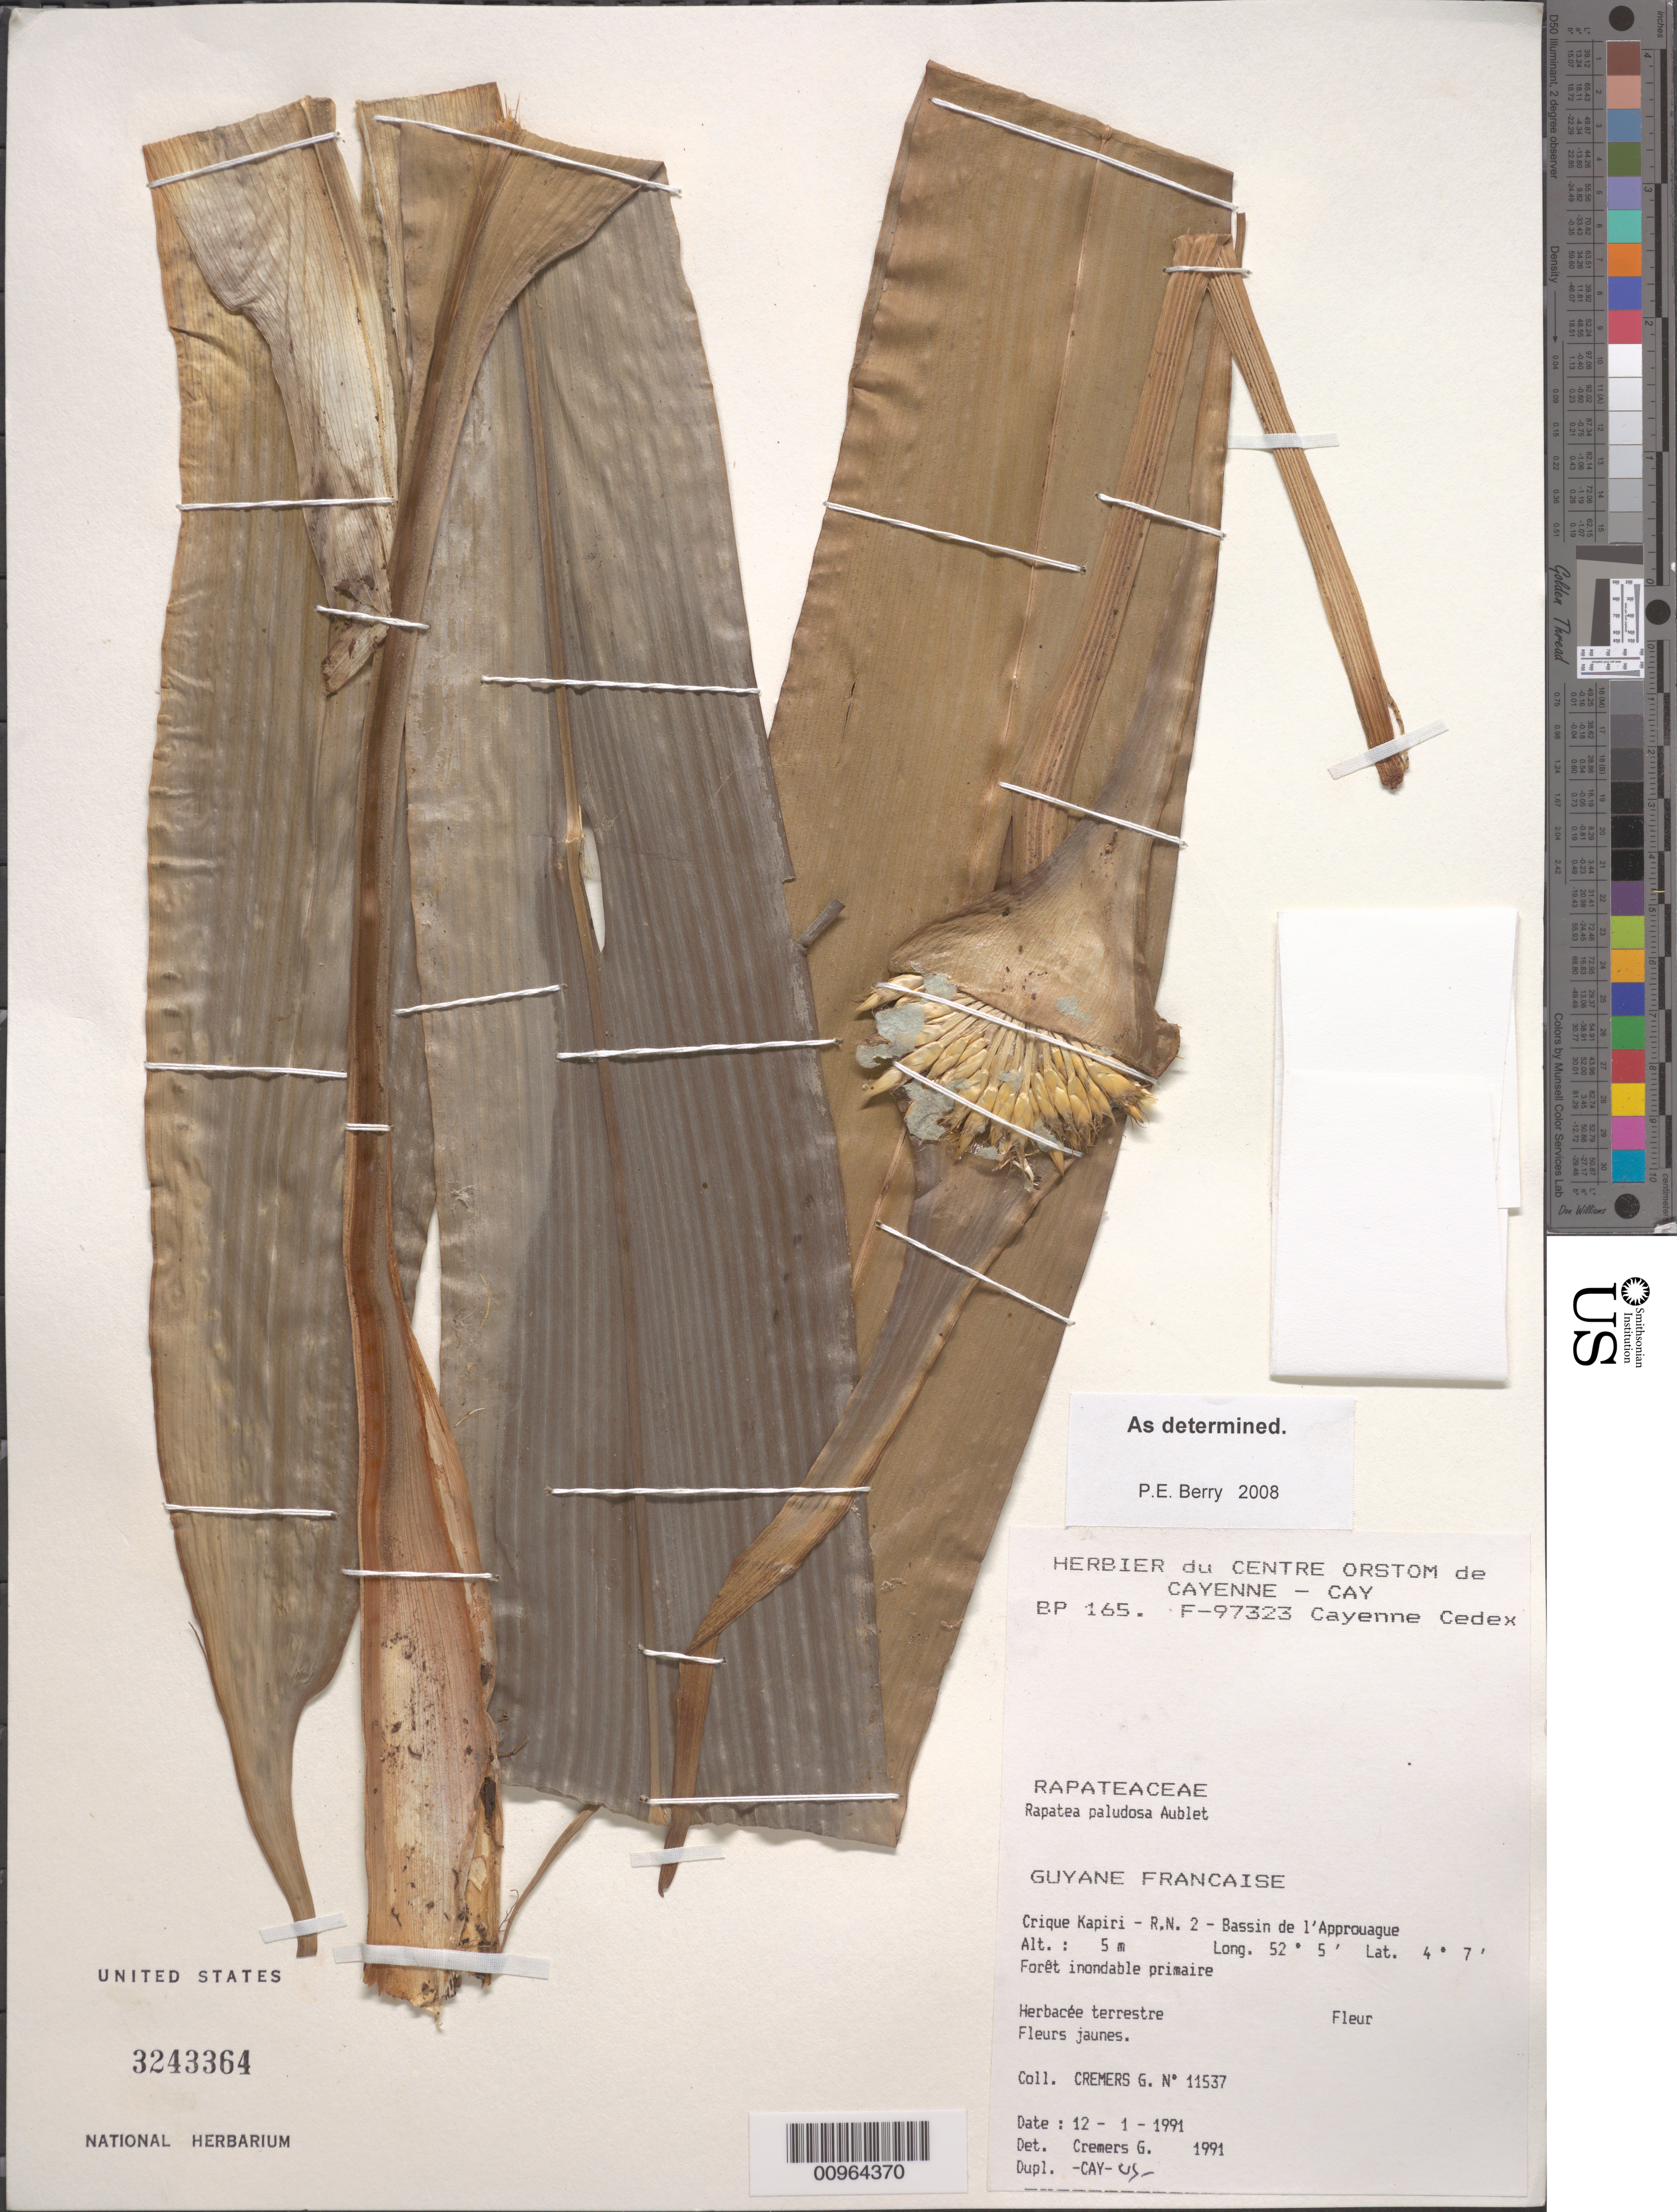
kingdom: Plantae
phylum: Tracheophyta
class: Liliopsida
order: Poales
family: Rapateaceae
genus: Rapatea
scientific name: Rapatea paludosa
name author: Aubl.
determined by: Berry, P. E., (WIS), University of Wisconsin - Madison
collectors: G. Cremers & S. Gautier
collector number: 11537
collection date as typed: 12-Jan-91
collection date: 1991-01-12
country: French Guiana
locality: Crique Kapiri, R.N. 2, Bassin de l'Approuague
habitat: Foret inondable primaire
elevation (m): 5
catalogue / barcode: US 3243364